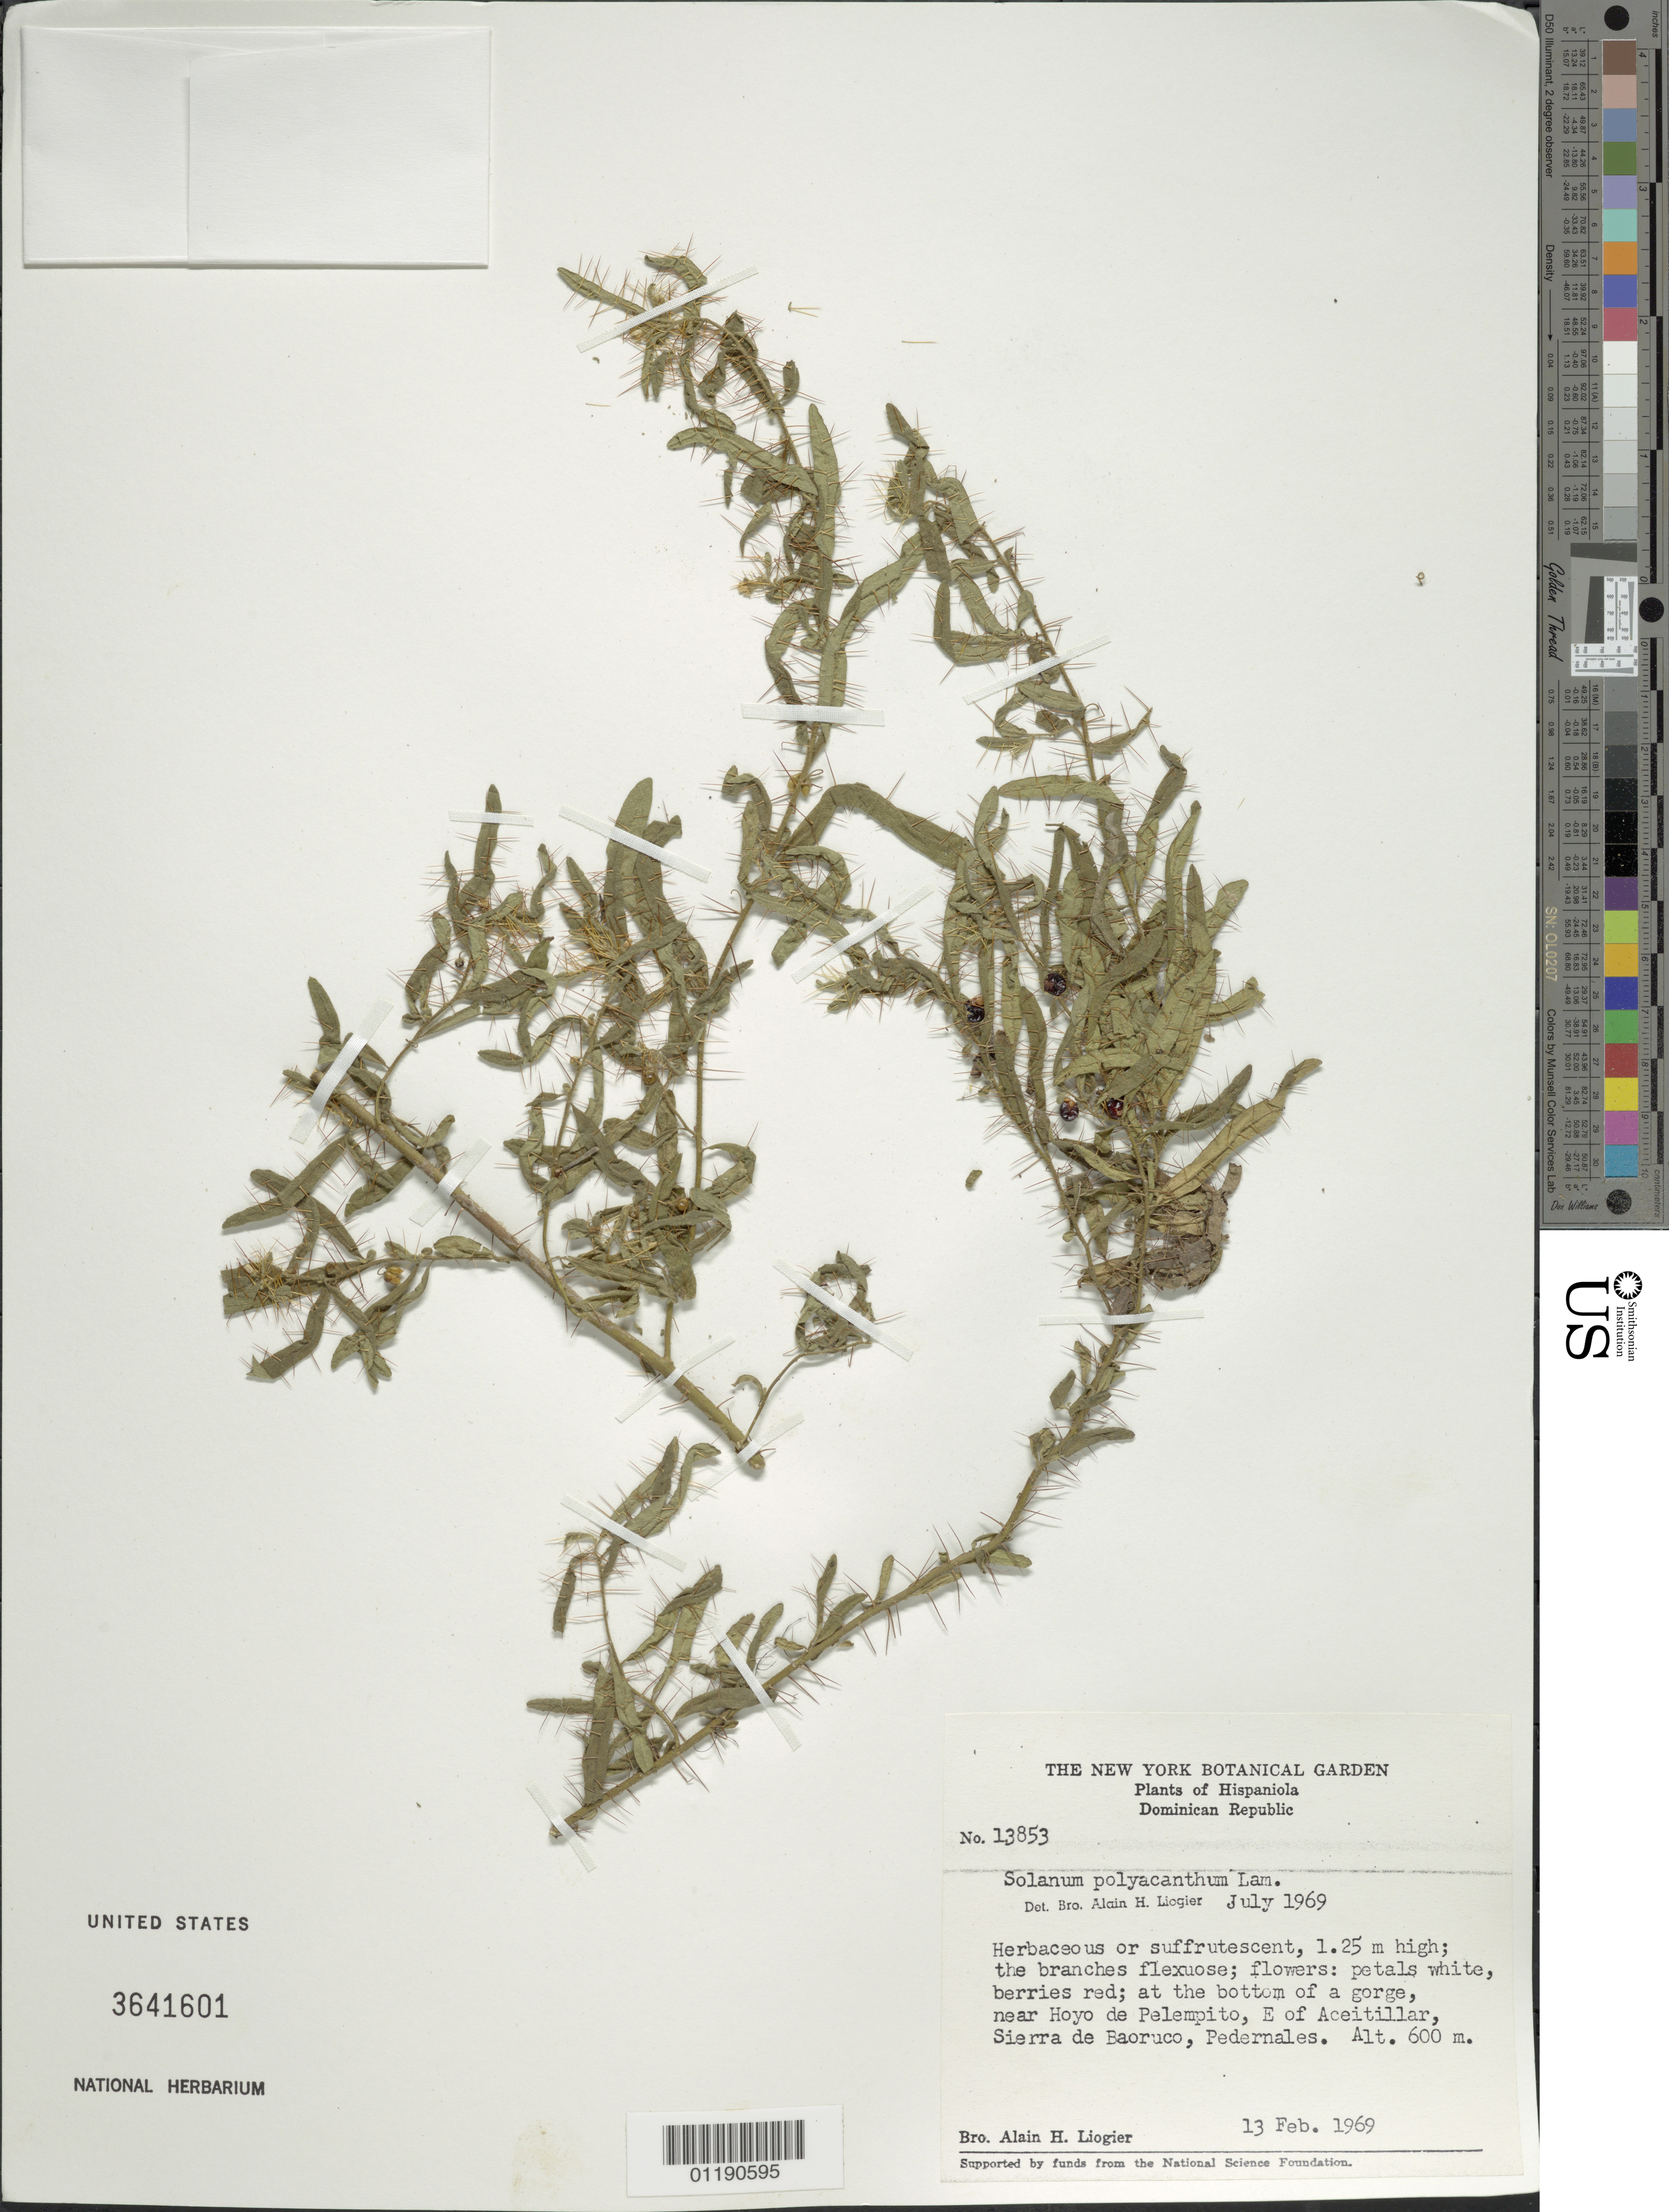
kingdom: Plantae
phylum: Tracheophyta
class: Magnoliopsida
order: Solanales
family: Solanaceae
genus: Solanum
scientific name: Solanum polycanthum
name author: Lam.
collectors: A. H. Liogier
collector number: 13853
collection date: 1969-02-13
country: Dominican Republic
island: Hispaniola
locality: At the bottom of a gorge, near Hoyo de Pelempito, E of Aceitillar, Sierra de Baoruco, Pedernales.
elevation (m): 600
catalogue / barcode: US 3641601